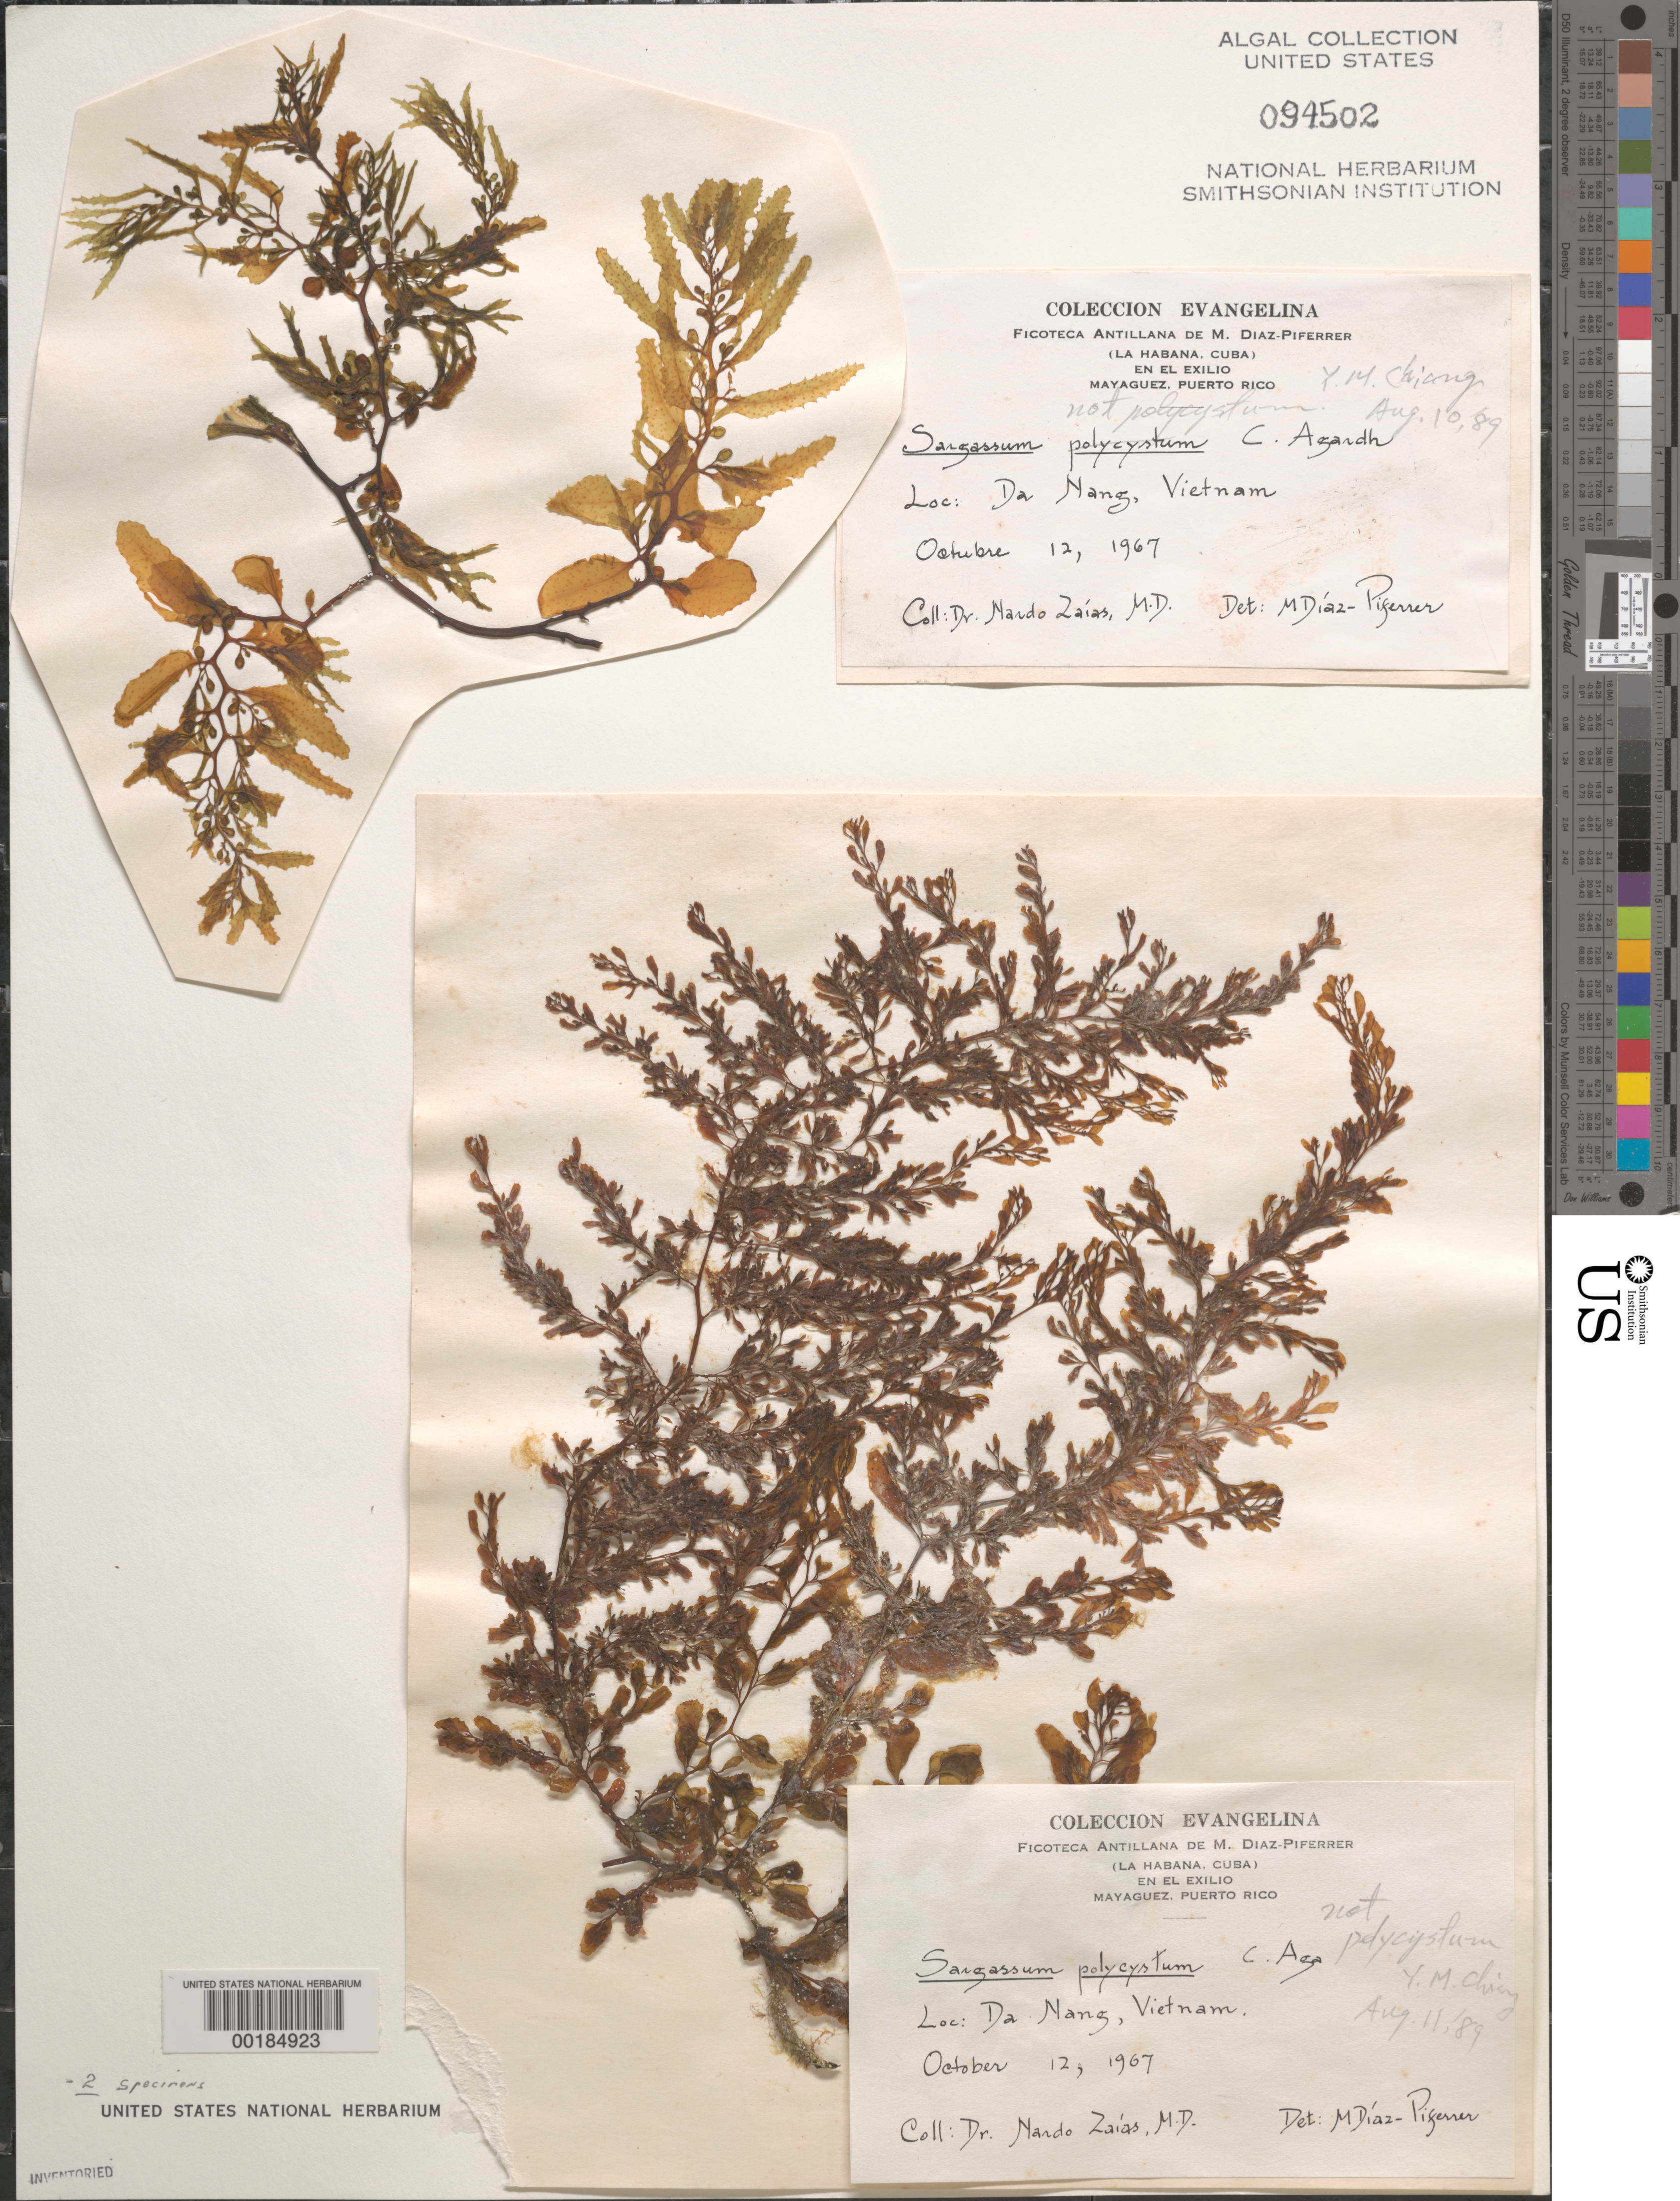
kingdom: Chromista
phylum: Ochrophyta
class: Phaeophyceae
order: Fucales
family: Sargassaceae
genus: Sargassum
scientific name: Sargassum polycystum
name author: C. Agardh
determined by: Diaz-Piferrer, M.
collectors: N. Zaias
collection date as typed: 12 Oct 1967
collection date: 1967-10-12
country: Vietnam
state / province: Da Nang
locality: Da Nang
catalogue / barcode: US 94502